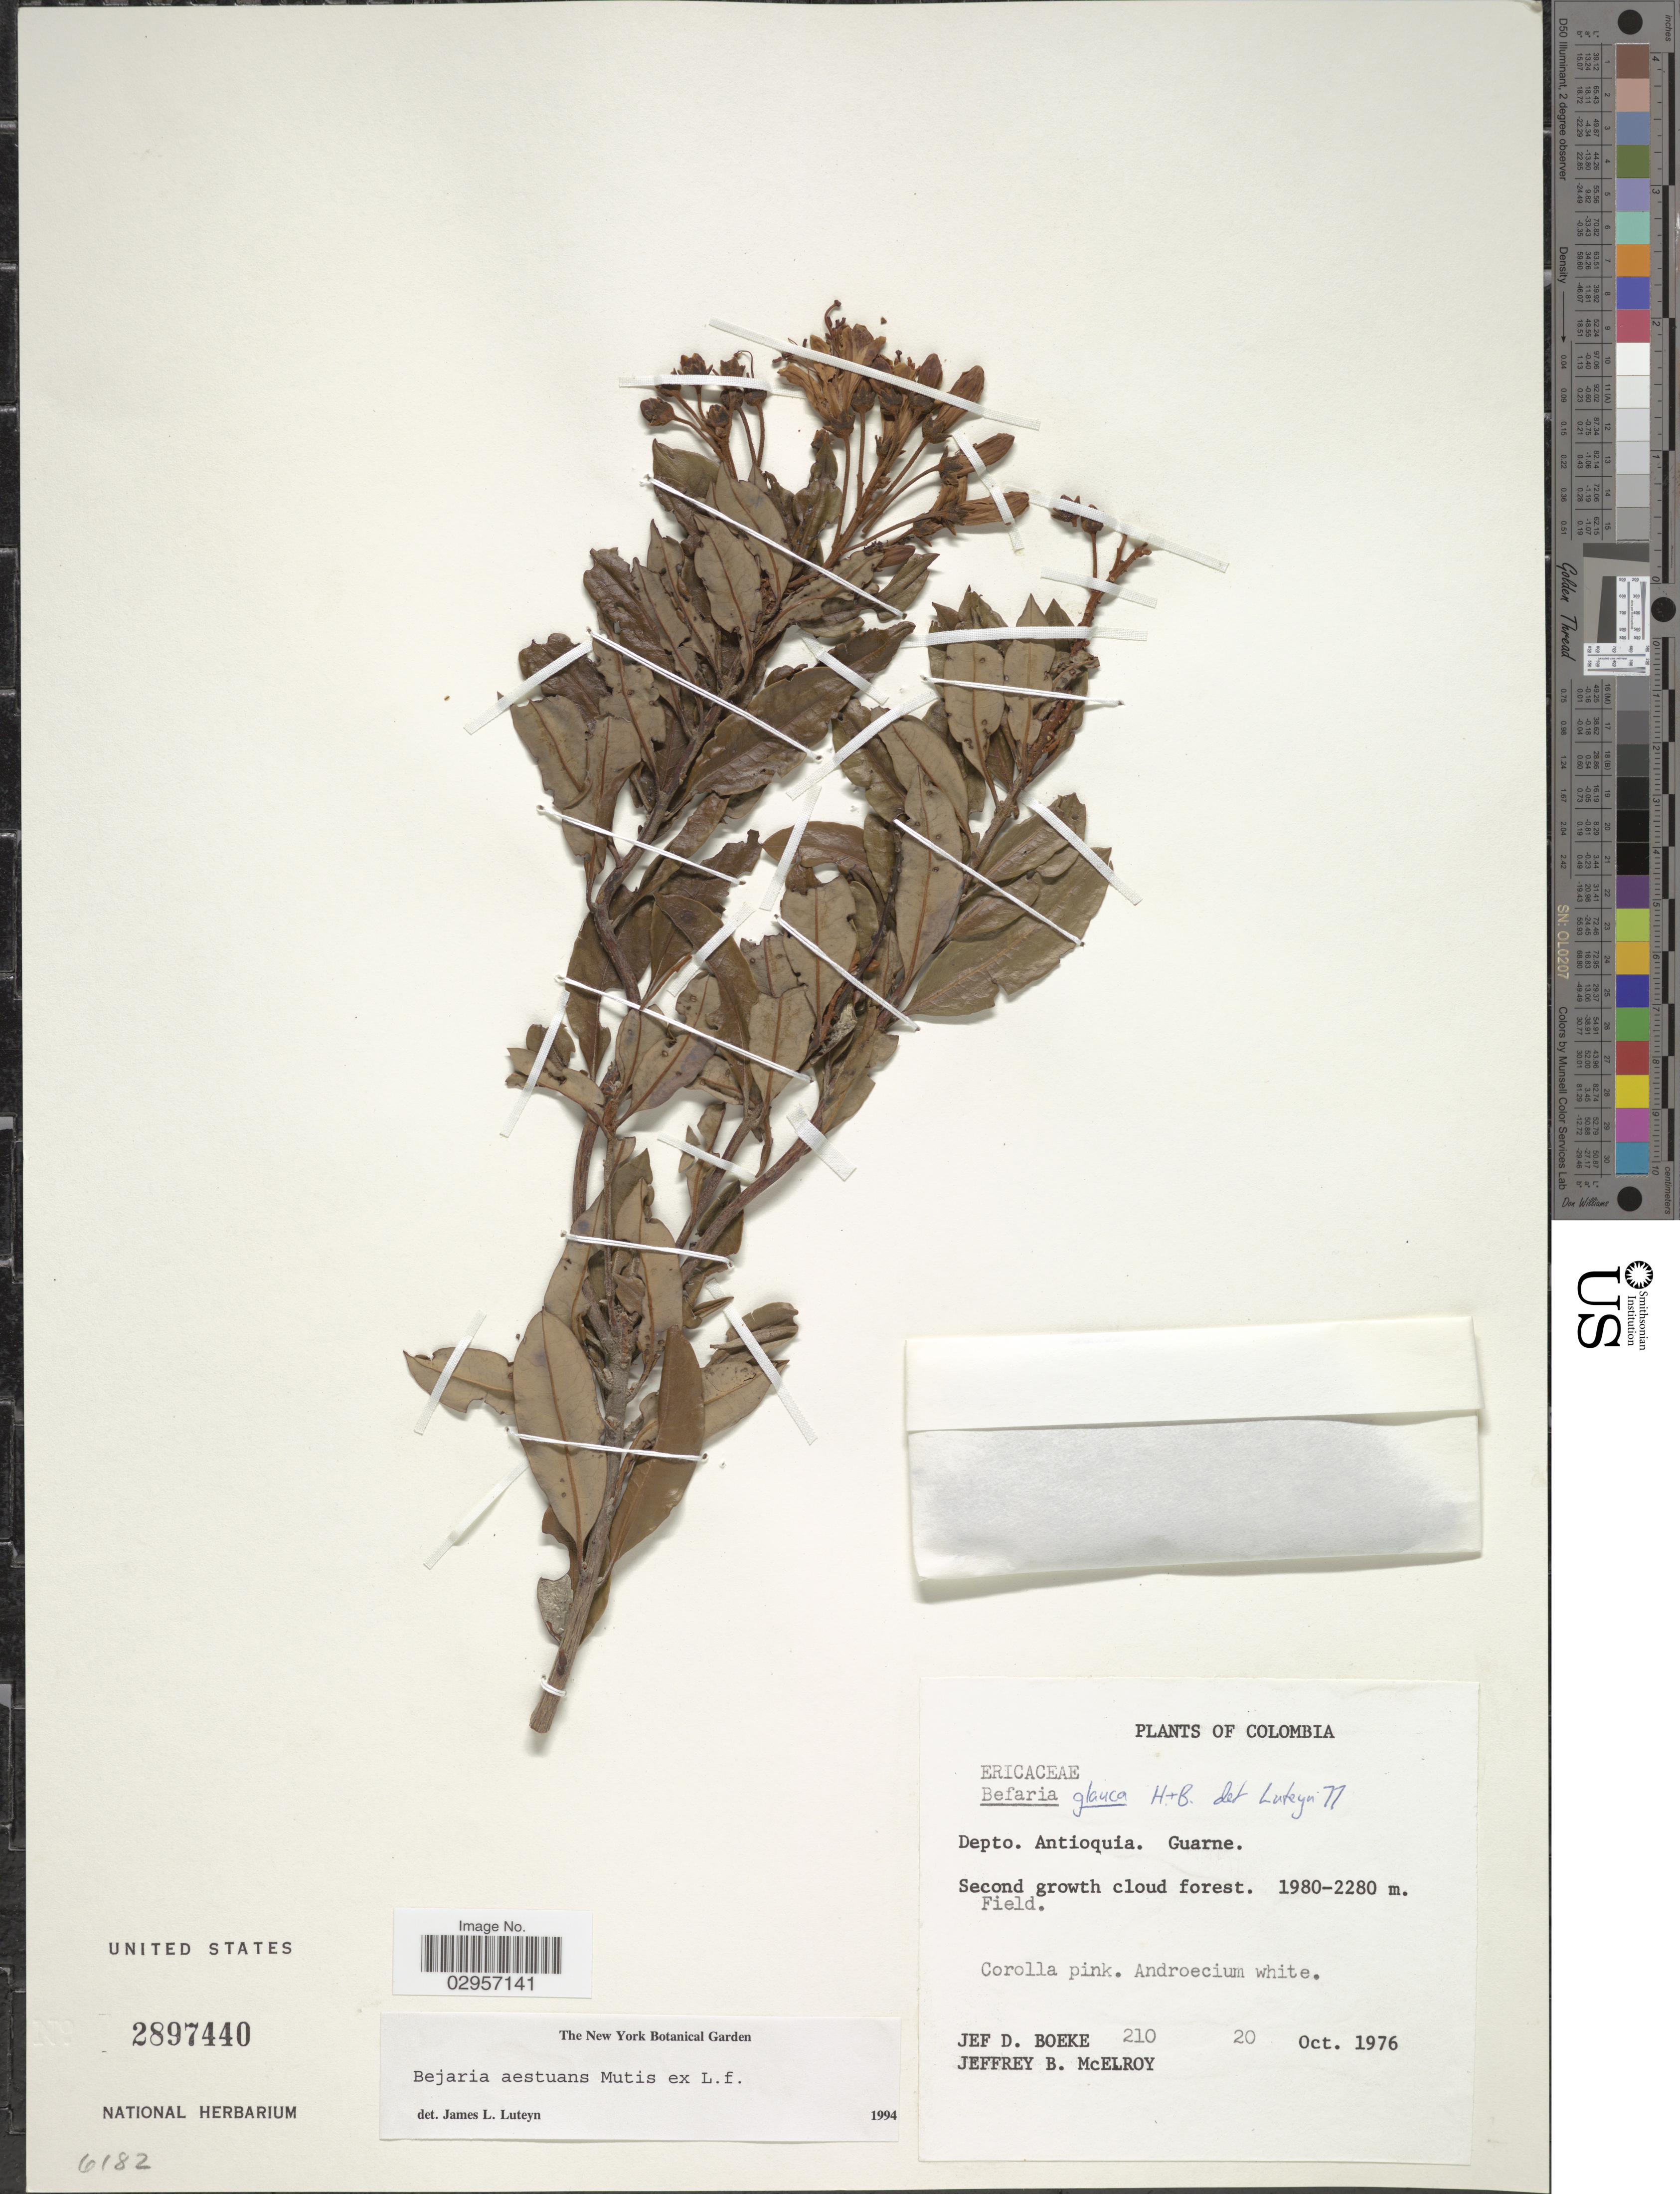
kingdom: Plantae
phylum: Tracheophyta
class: Magnoliopsida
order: Ericales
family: Ericaceae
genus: Befaria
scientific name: Befaria aestuans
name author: Mutis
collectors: J. Boeke & J. B. McElroy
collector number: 210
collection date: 1976-10-20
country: Colombia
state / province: Antioquia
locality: Depto. Antioquia. Guarne.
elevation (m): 1980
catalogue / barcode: US 2897440